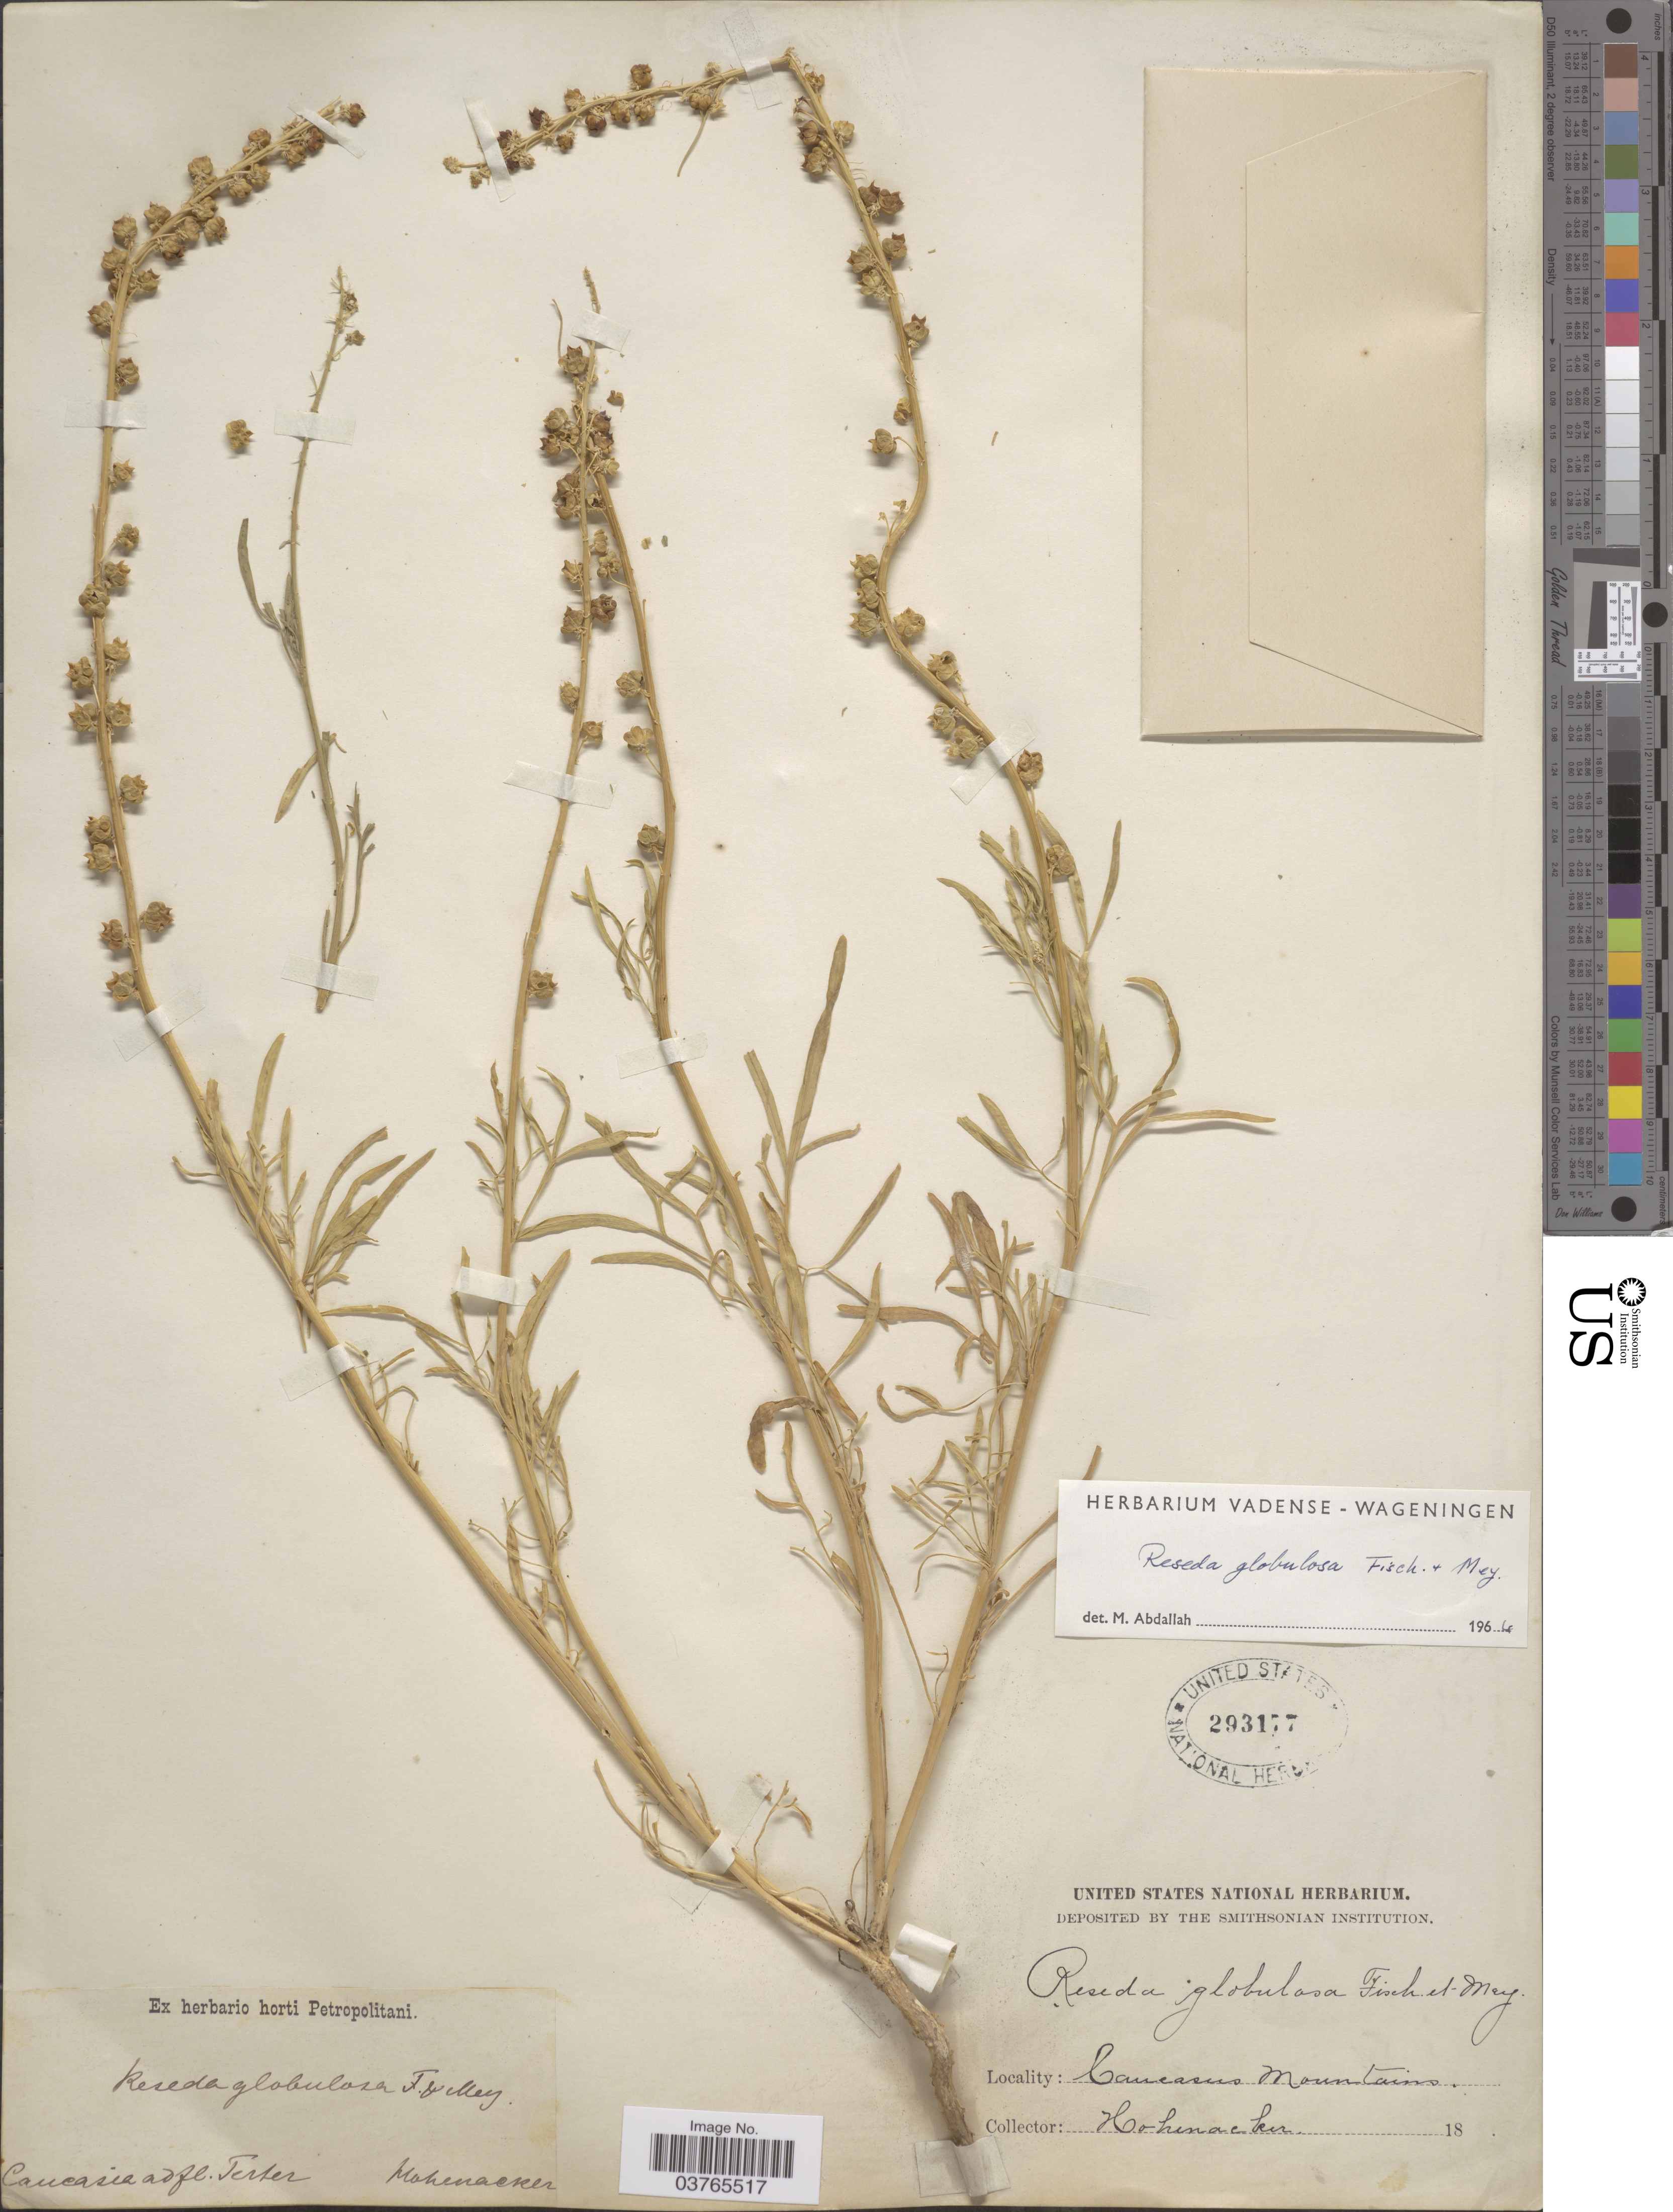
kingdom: Plantae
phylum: Tracheophyta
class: Magnoliopsida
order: Brassicales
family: Resedaceae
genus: Reseda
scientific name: Reseda globulosa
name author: Fisch. & C.A. Mey.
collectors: Hohenacker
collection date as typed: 18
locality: Caucasus Mountains. Caucasia ad fl. Terter.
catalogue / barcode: US 293177